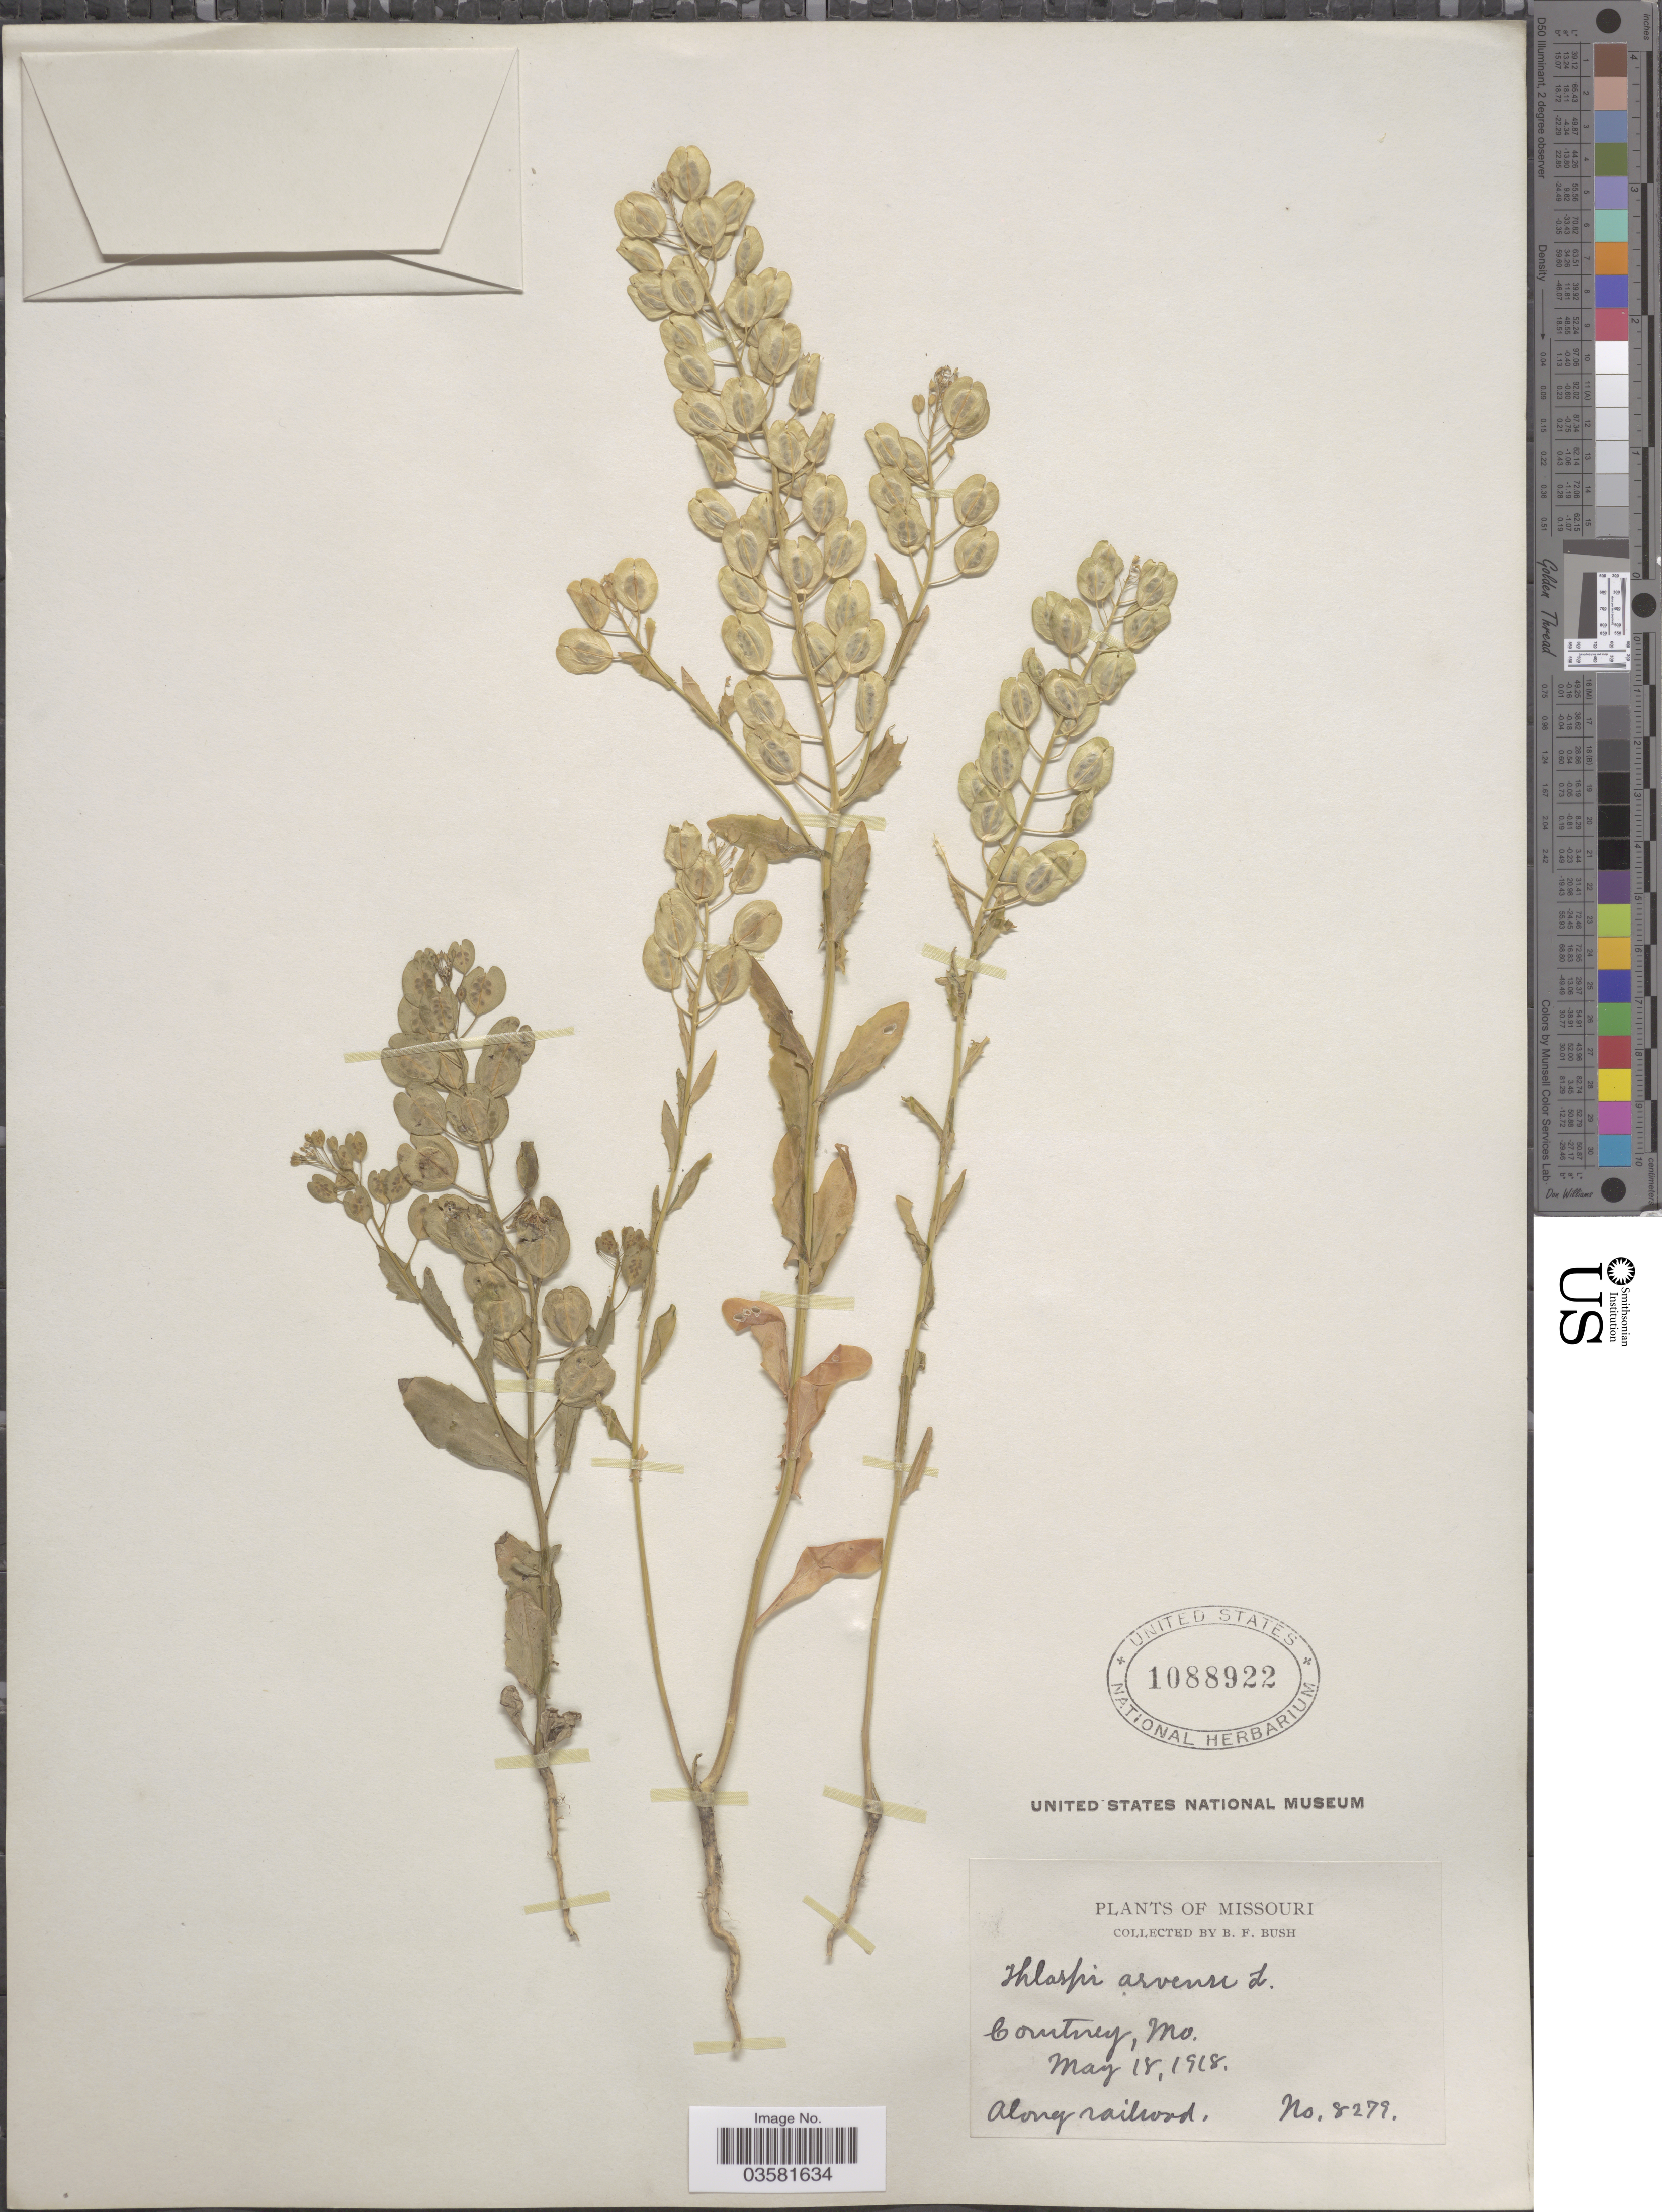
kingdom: Plantae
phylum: Tracheophyta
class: Magnoliopsida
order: Brassicales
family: Brassicaceae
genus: Thlaspi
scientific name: Thlaspi arvense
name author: L.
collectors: B. F. Bush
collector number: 8279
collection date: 1918-05-18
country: United States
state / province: Missouri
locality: Courtney. Along railroad.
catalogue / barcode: US 1088922